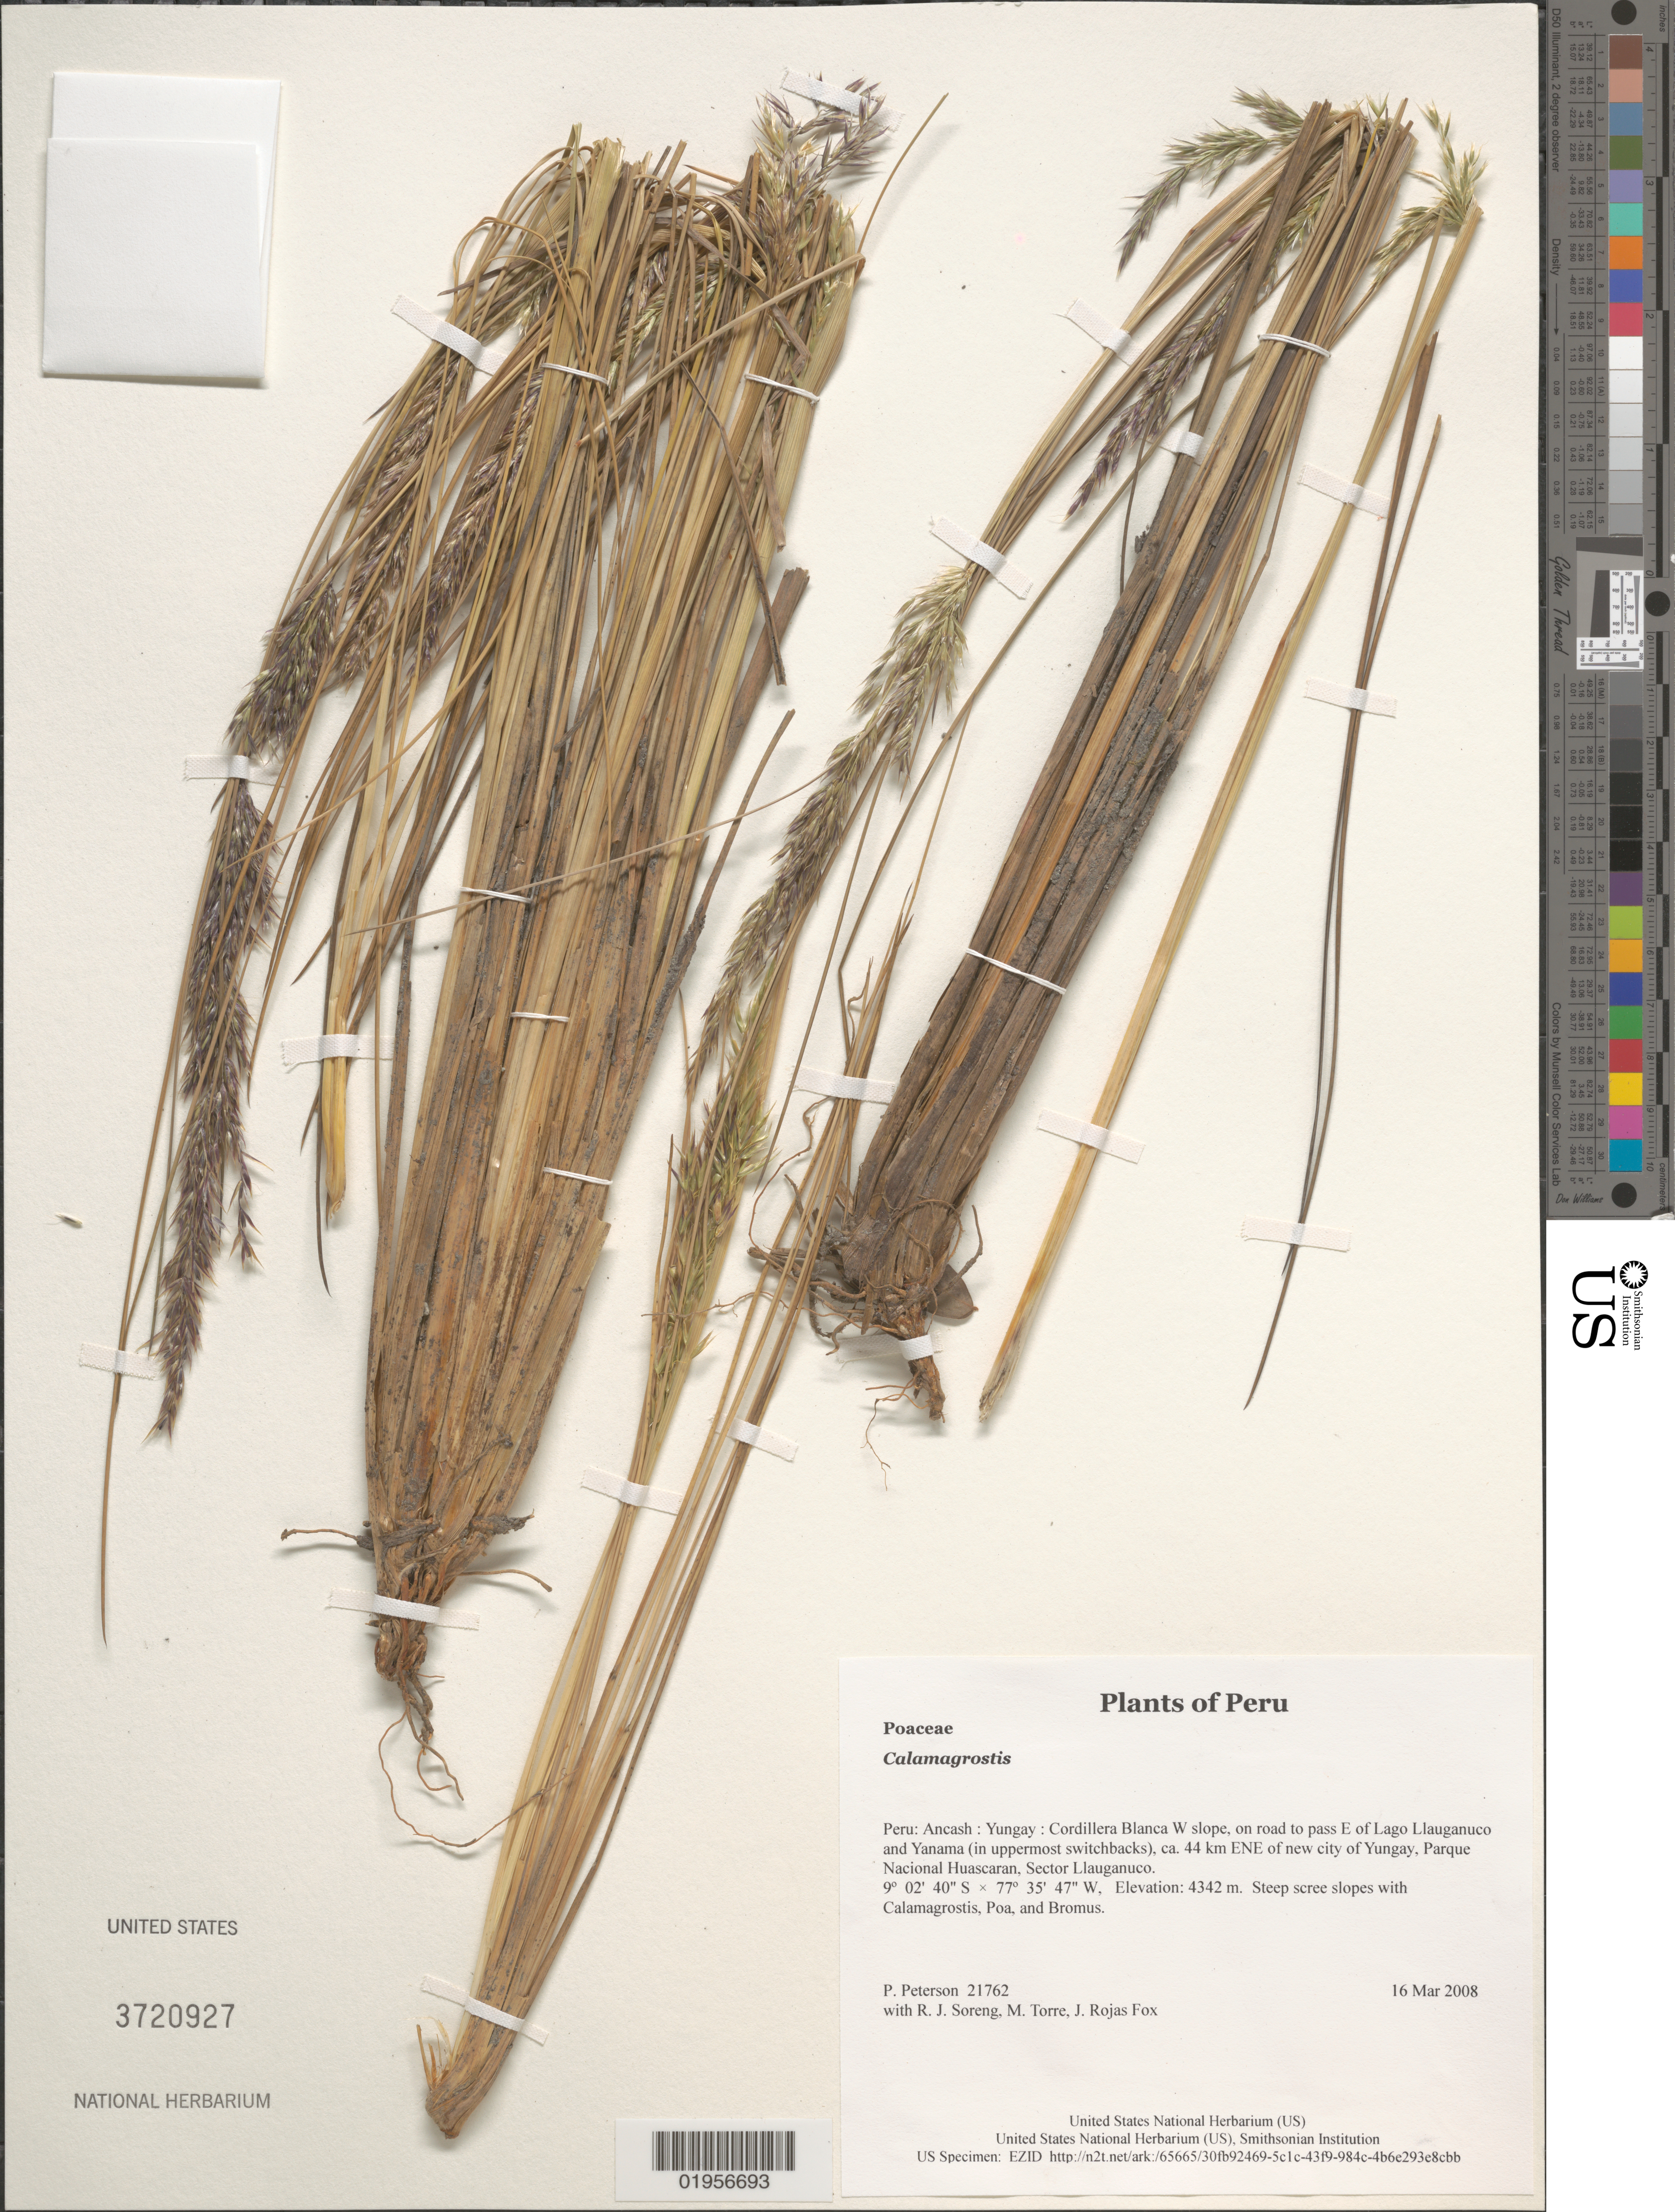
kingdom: Plantae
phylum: Tracheophyta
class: Liliopsida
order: Poales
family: Poaceae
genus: Calamagrostis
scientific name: Calamagrostis sp.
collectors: P. M. Peterson, R. J. Soreng, M. Torre & J. Rojas Fox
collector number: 21762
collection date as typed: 16 Mar 2008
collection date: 2008-03-16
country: Peru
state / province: Ancash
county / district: Yungay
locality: Cordillera Blanca W slope, on road to pass E of Lago Llauganuco and Yanama (in uppermost switchbacks), ca. 44 km ENE of new city of Yungay, Parque Nacional Huascaran, Sector Llauganuco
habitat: Steep scree slopes with Calamagrostis, Poa, and Bromus.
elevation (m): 4342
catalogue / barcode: US 3720927